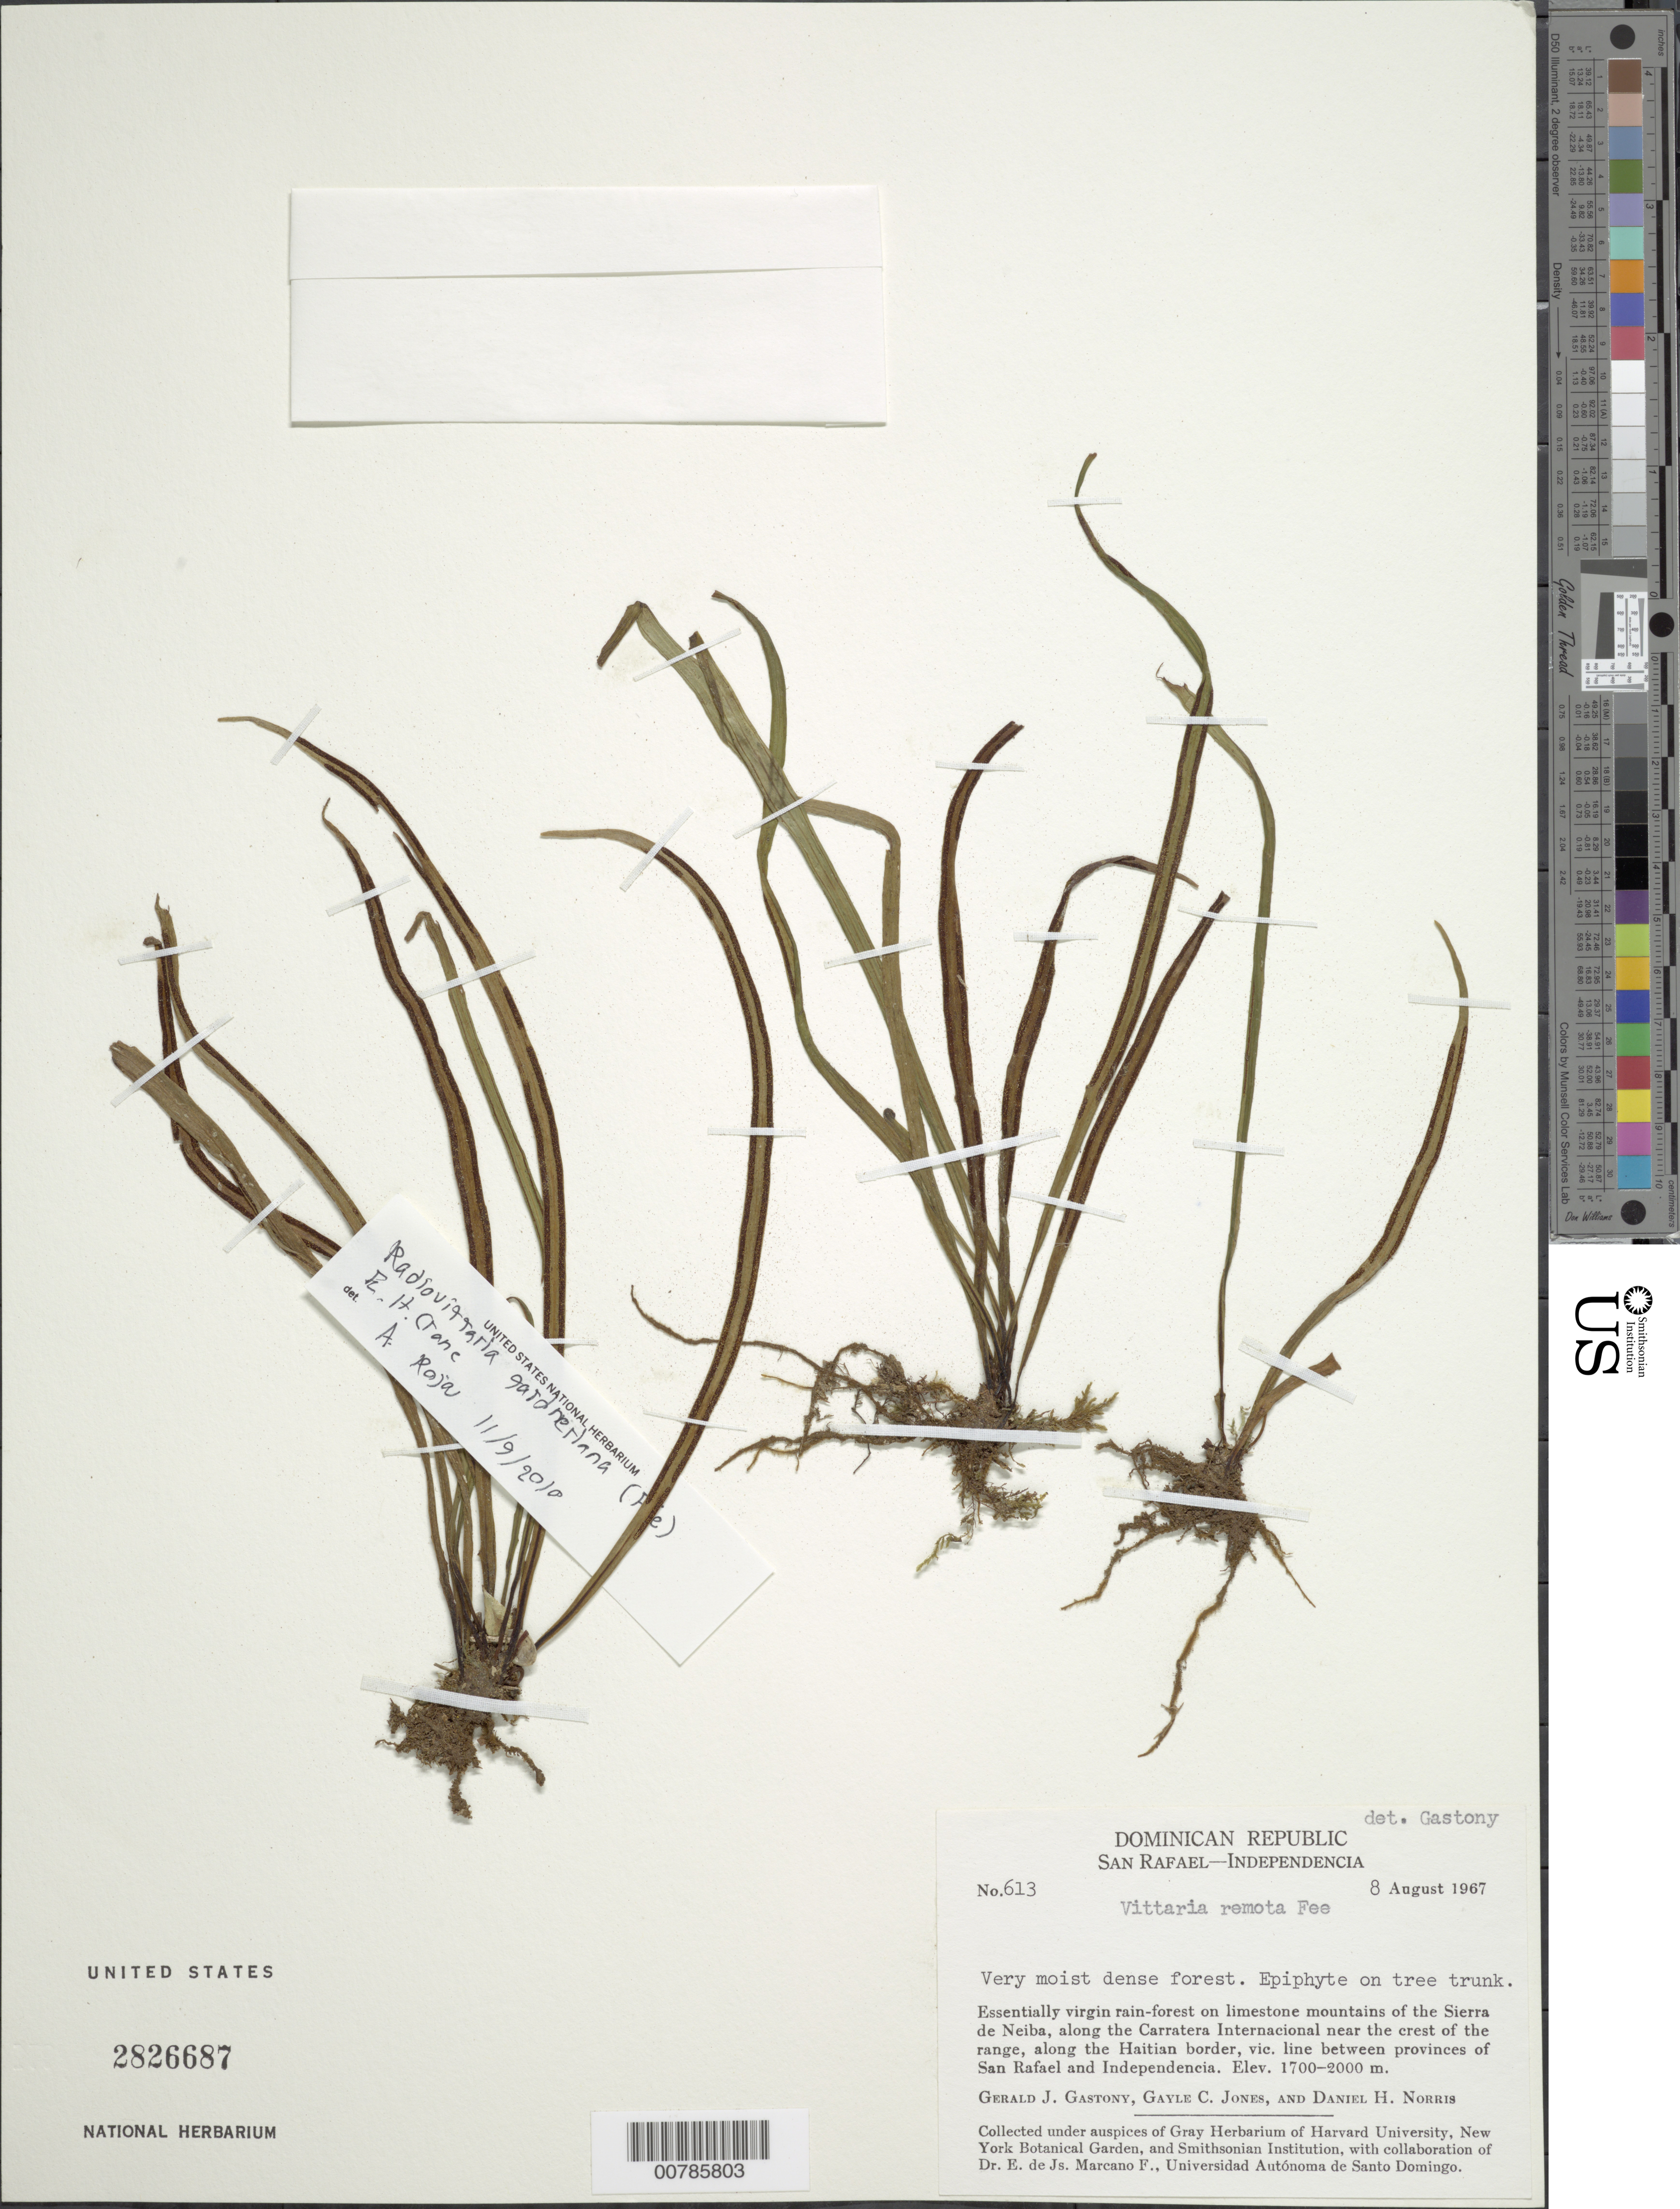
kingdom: Plantae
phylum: Tracheophyta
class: Polypodiopsida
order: Polypodiales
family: Pteridaceae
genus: Radiovittaria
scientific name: Radiovittaria gardneriana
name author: (Fée) E.H. Crane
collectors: G. Gastony, G. C. Jones & D. H. Norris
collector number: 613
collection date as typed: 08 Aug 1967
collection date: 1967-08-08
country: Dominican Republic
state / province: Elías Piña / Independencia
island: Hispaniola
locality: Sierra de Neiba, along Carratera Internacional, along Haitian border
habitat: Virgin rain forest on limeston mountains; very moist dense forest, on tree trunk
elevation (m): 1700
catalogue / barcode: US 2826687